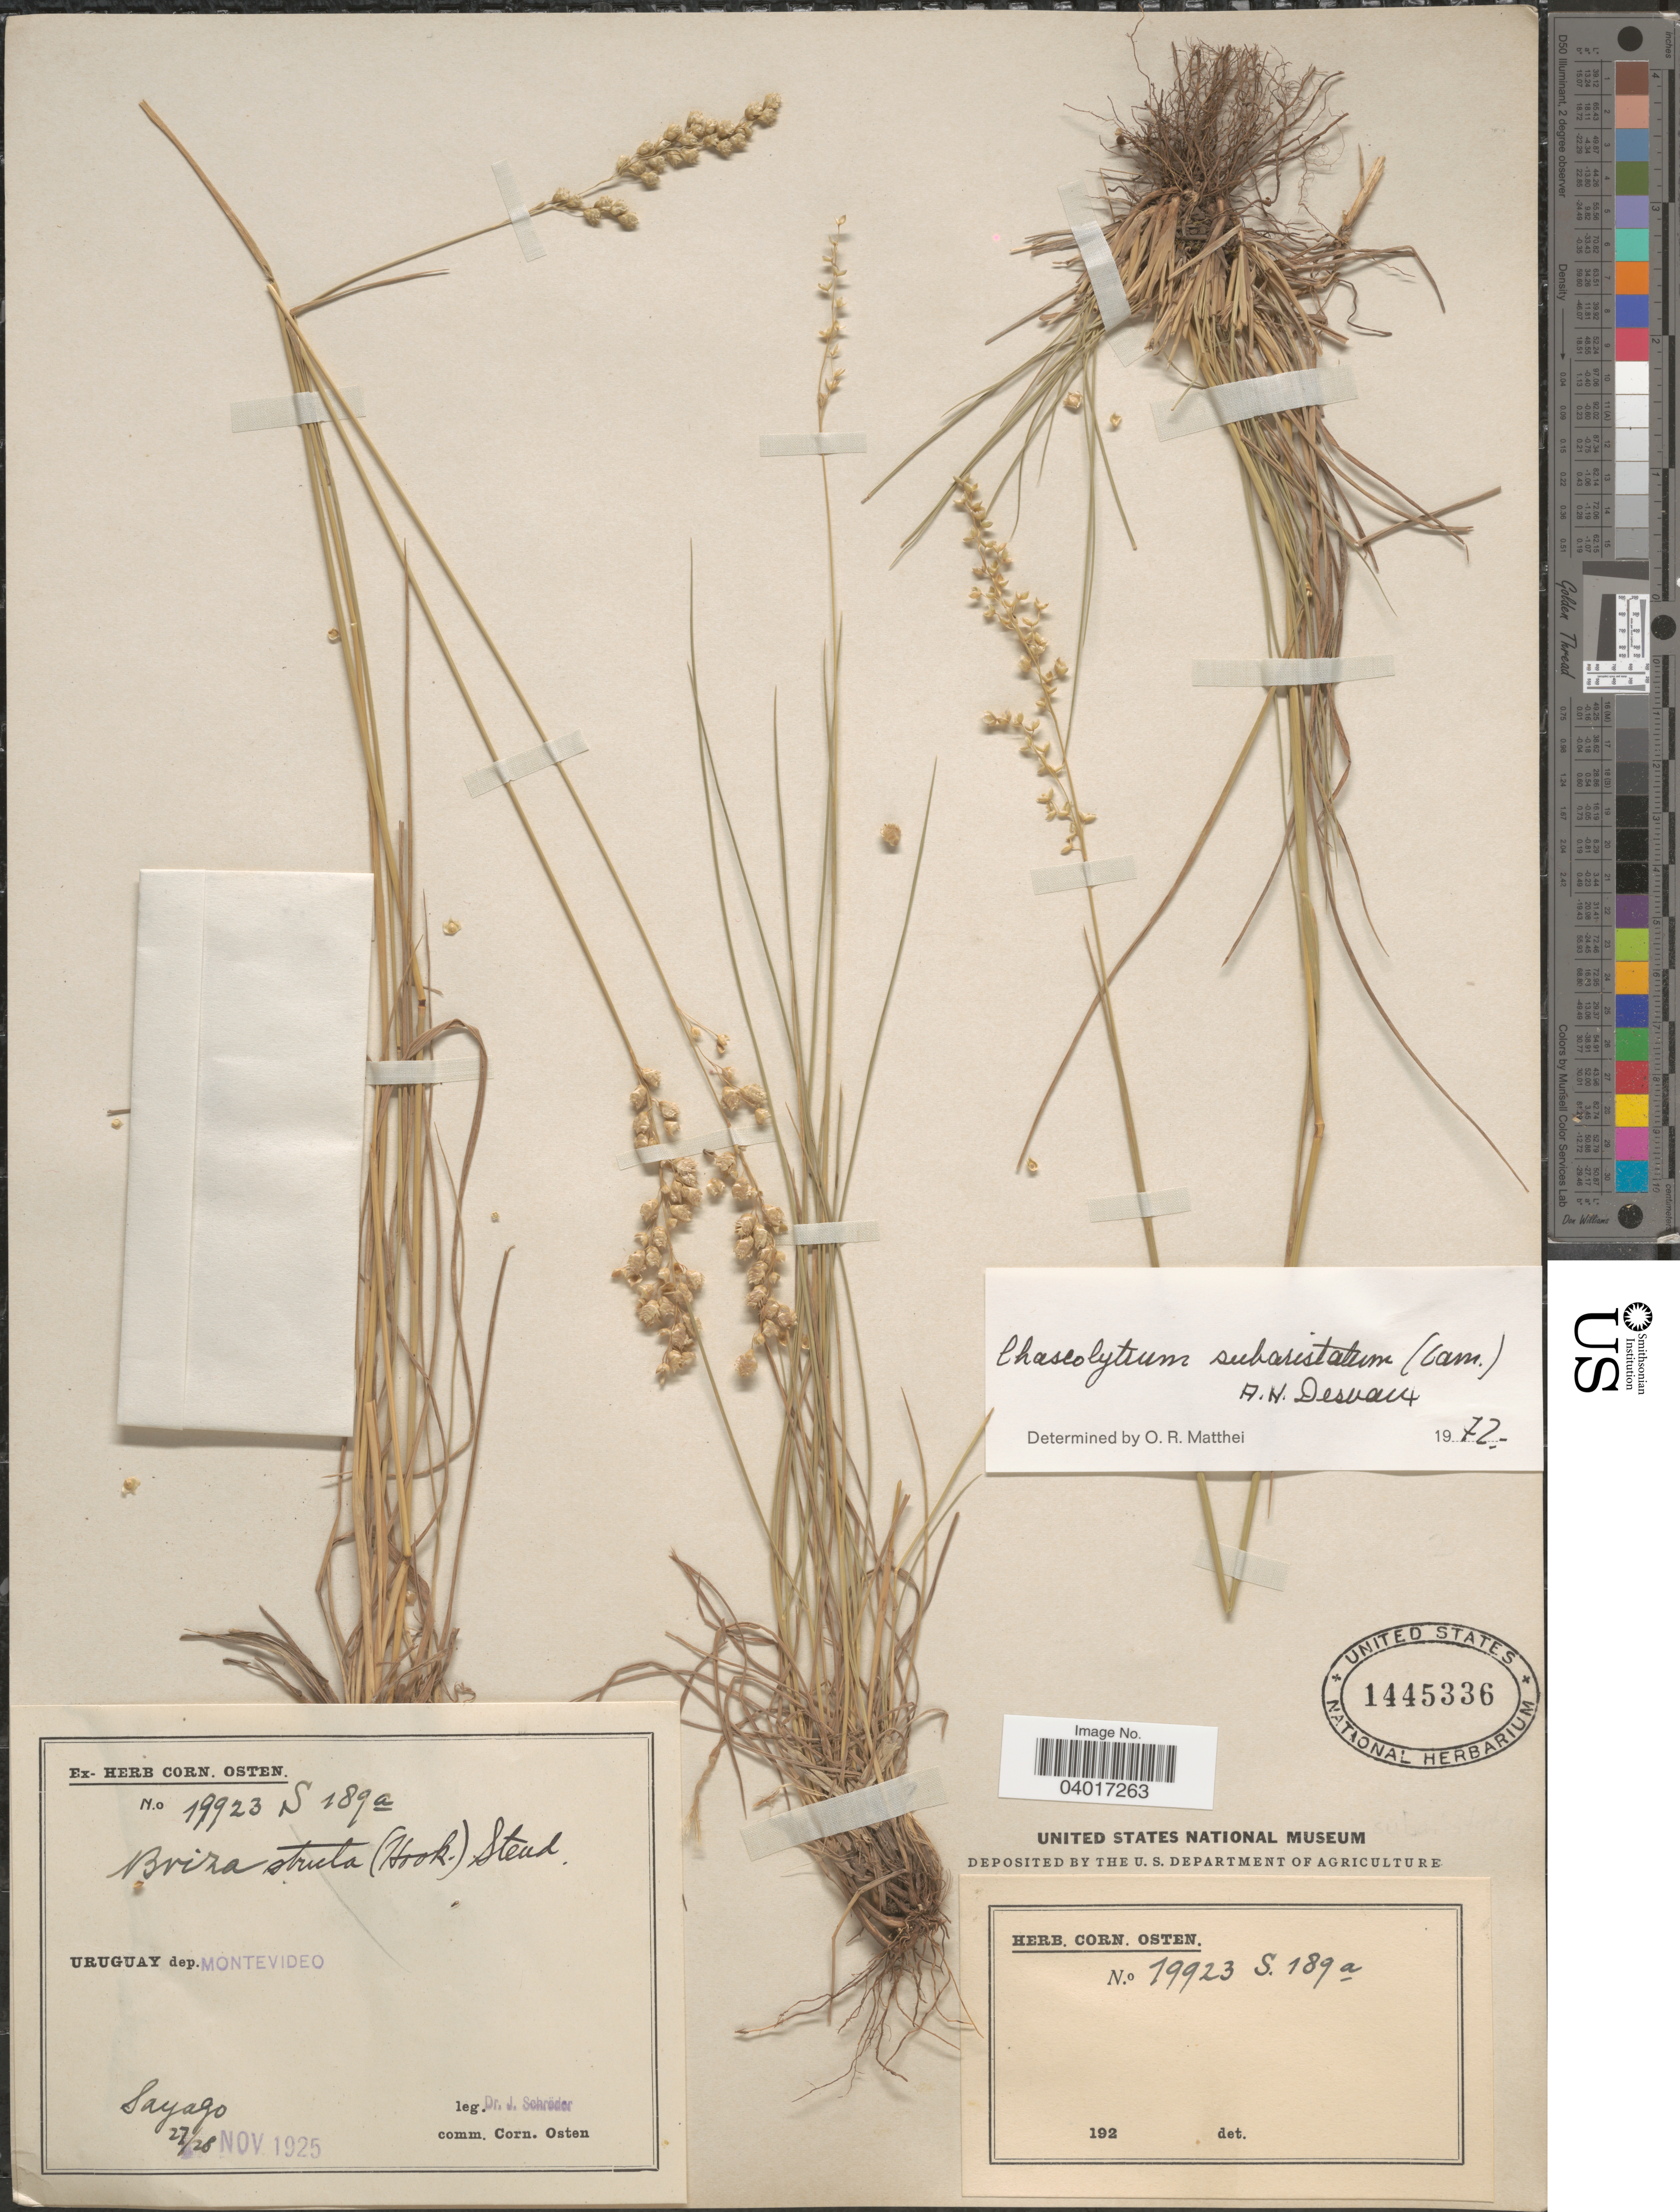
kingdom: Plantae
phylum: Tracheophyta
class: Liliopsida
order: Poales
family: Poaceae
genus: Chascolytrum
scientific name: Chascolytrum subaristatum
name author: (Lam.) Desv.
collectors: J. Schröder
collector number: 19923/S189a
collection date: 1925-11-27/1925-11-28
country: Uruguay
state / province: Montevideo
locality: Dep. Montevideo.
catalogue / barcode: US 1445336